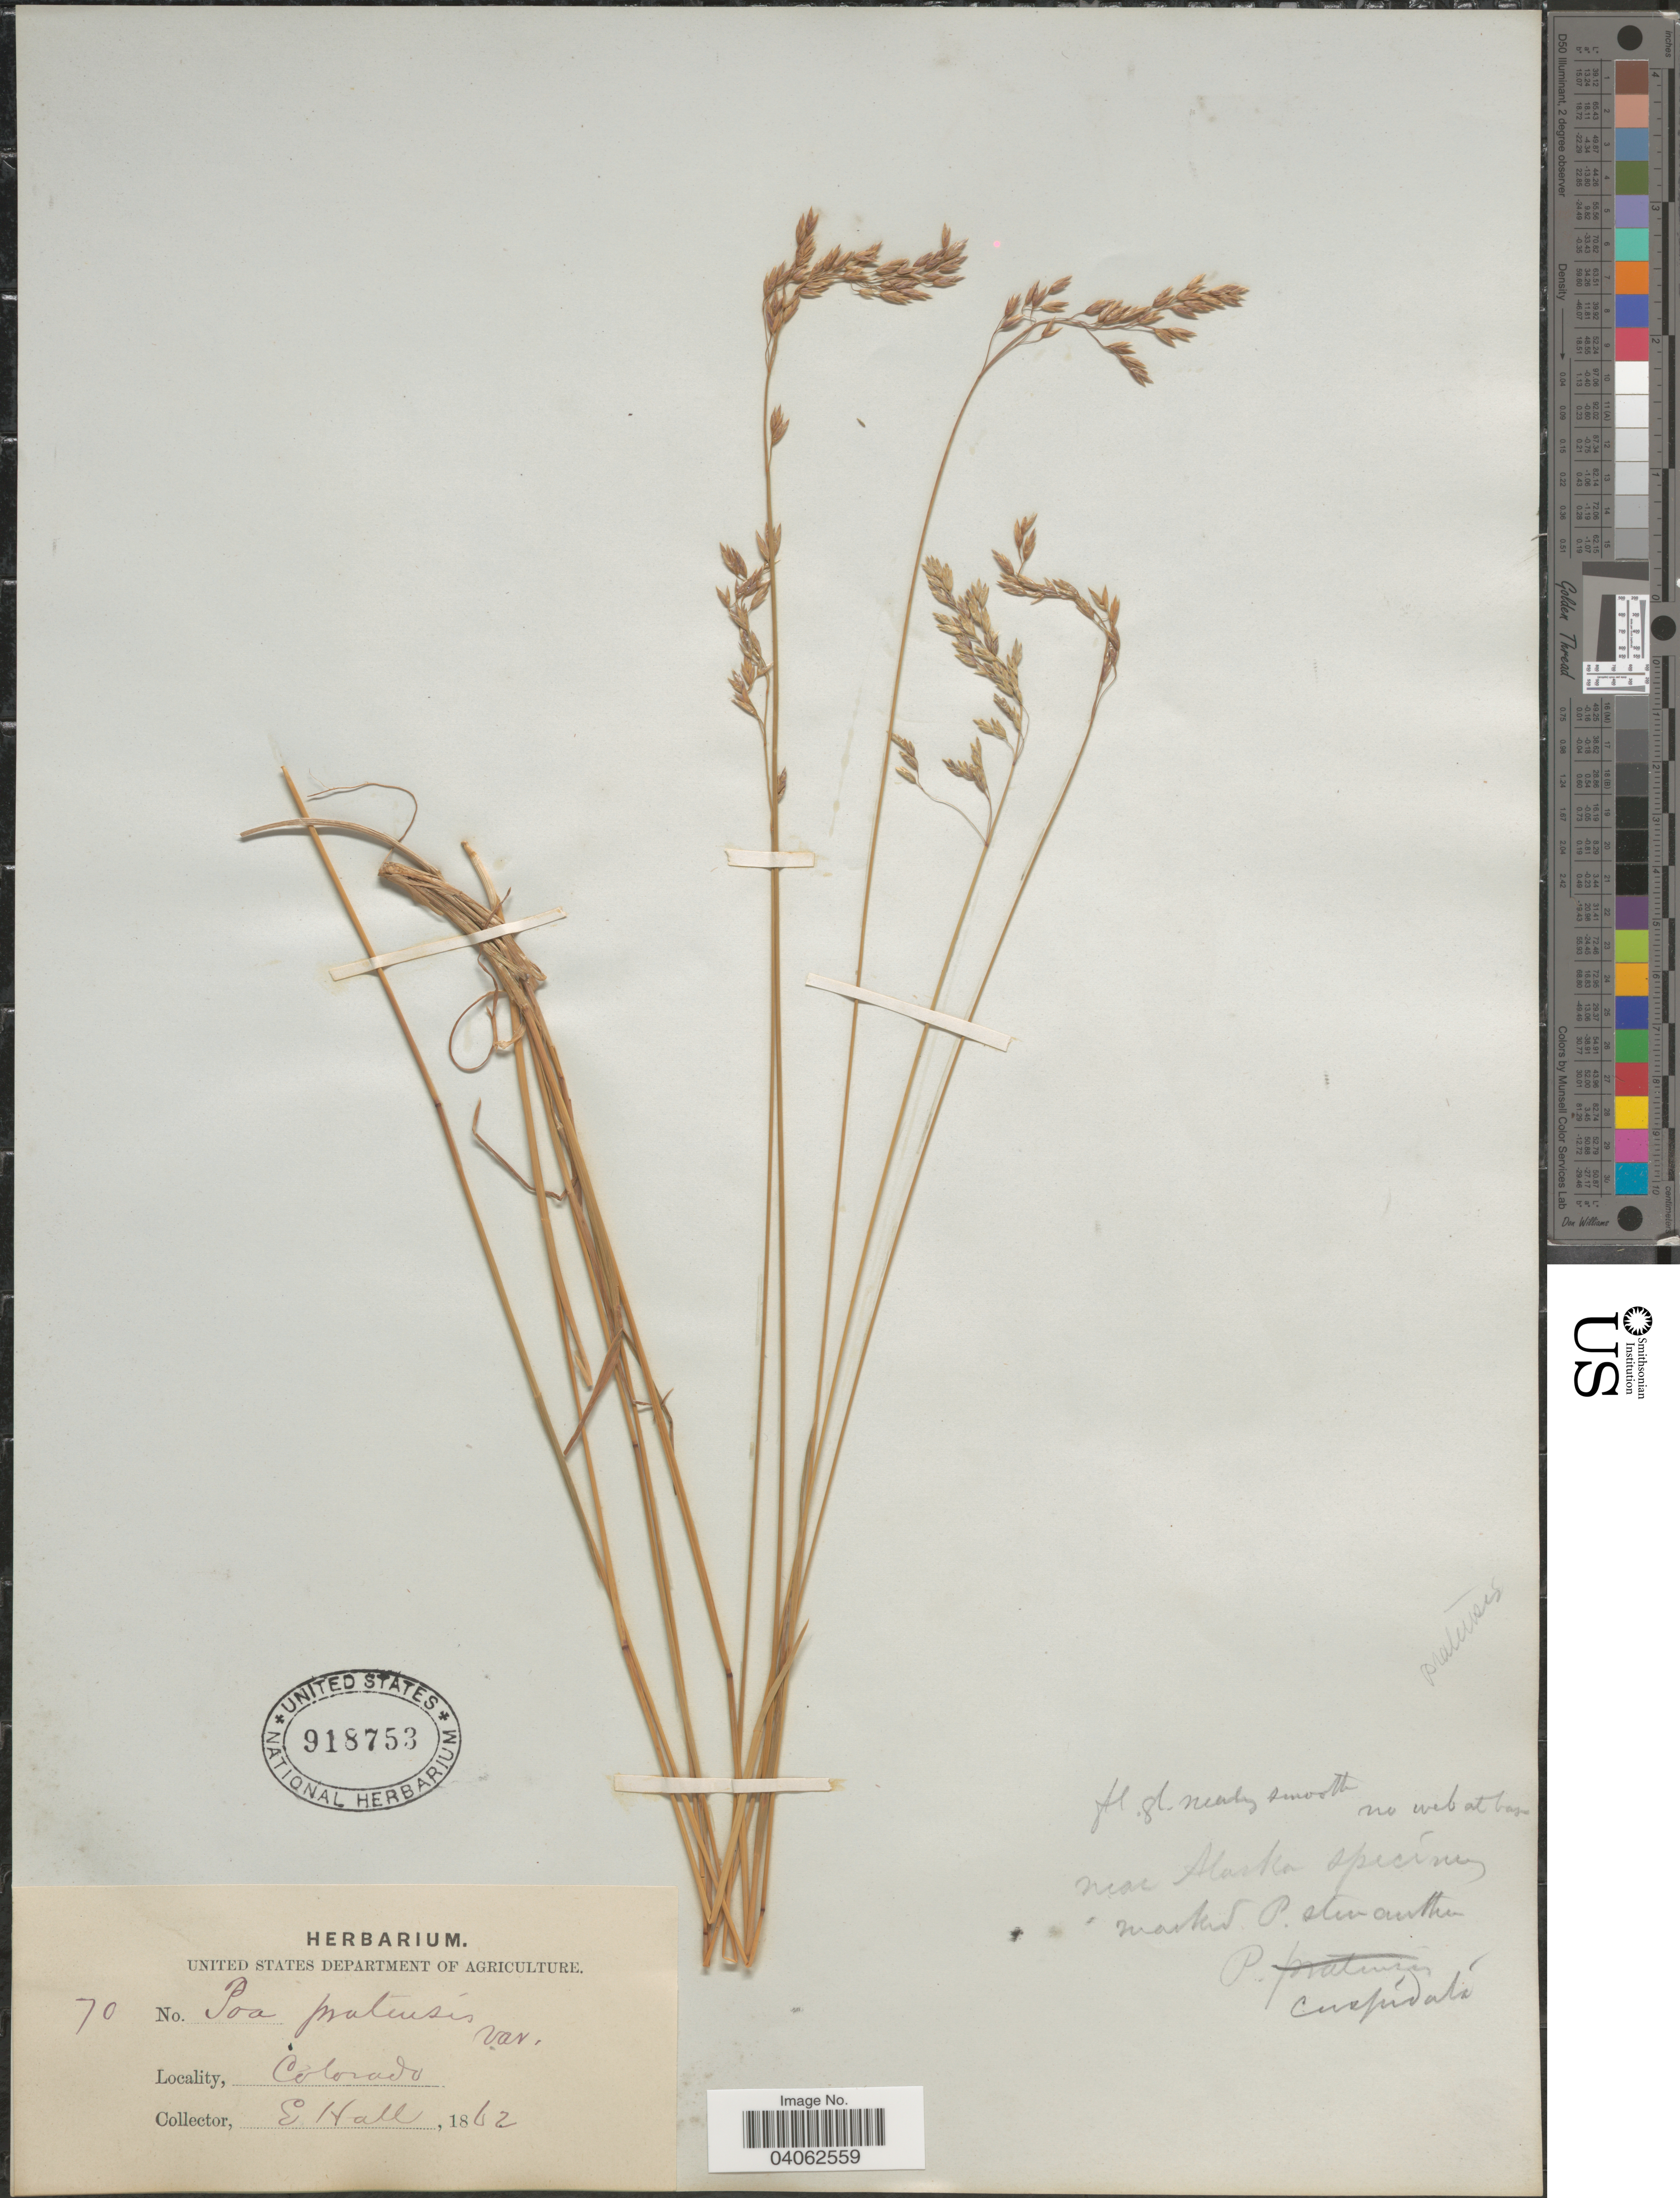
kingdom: Plantae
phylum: Tracheophyta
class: Liliopsida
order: Poales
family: Poaceae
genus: Poa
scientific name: Poa pratensis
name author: L.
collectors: E. Hall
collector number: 70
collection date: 1862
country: United States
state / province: Colorado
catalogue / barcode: US 918753